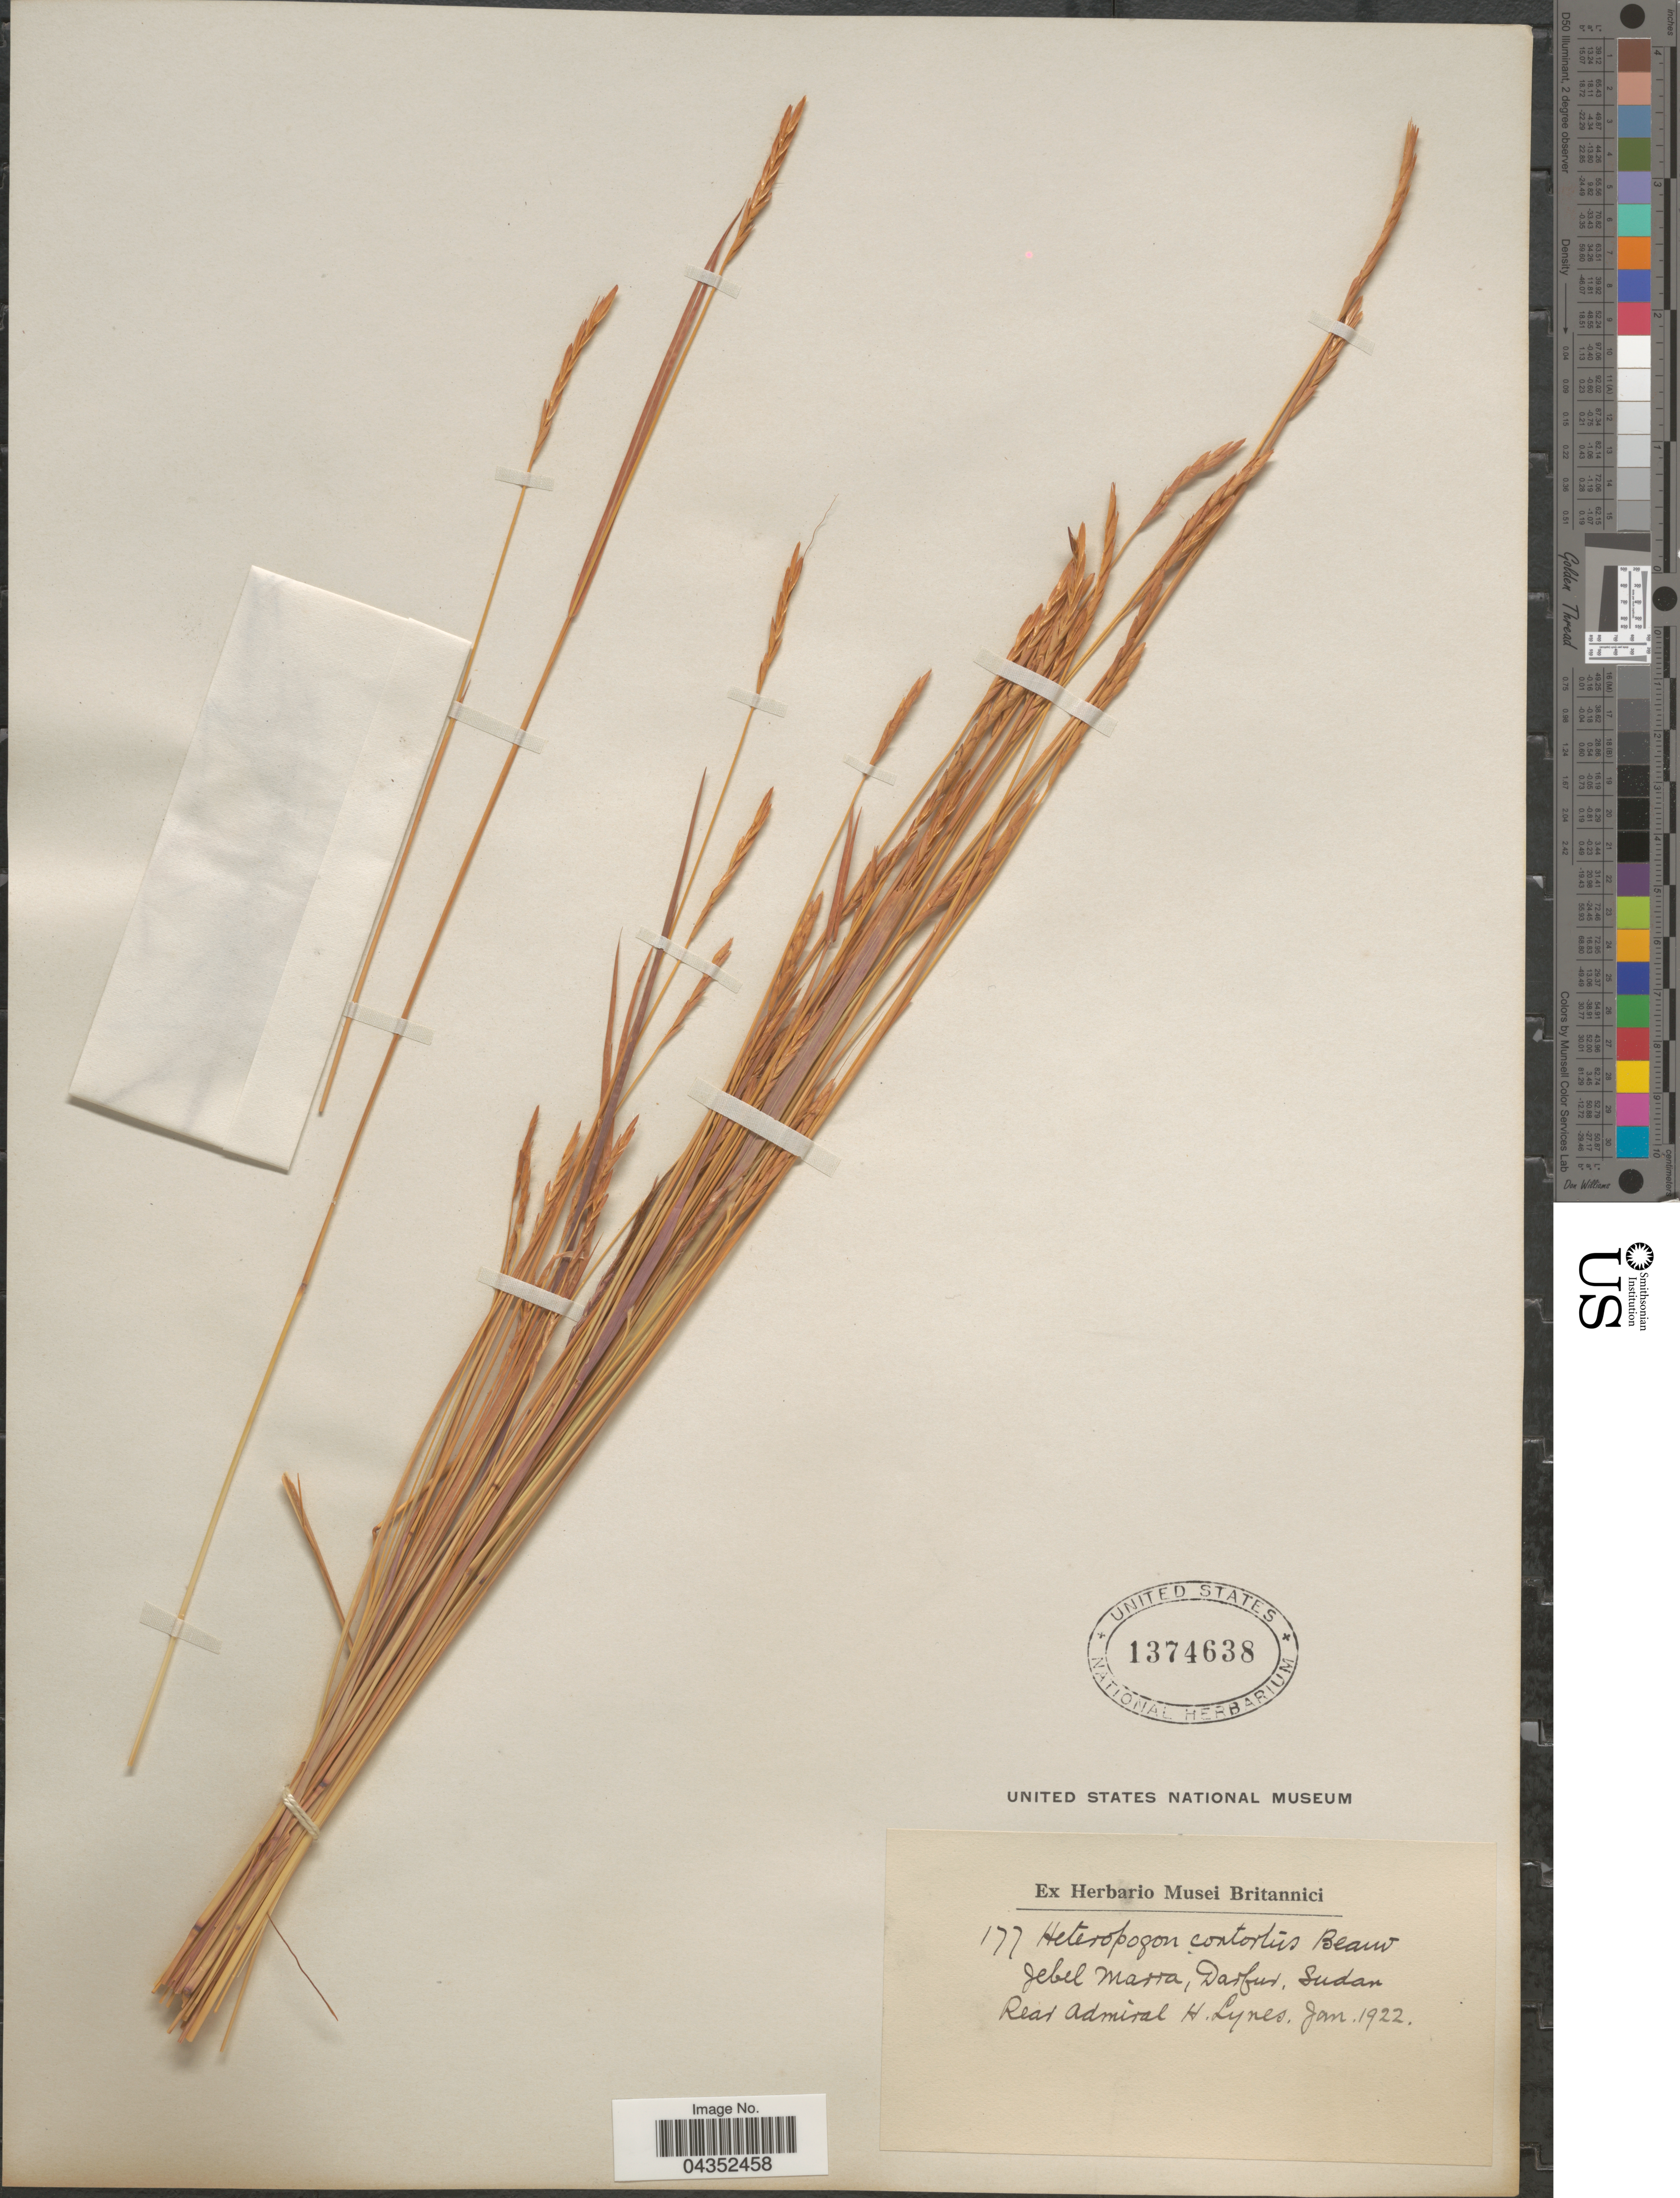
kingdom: Plantae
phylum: Tracheophyta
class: Liliopsida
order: Poales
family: Poaceae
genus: Heteropogon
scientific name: Heteropogon contortus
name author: (L.) P. Beauv. ex Roem. & Schult.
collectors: H. Lynes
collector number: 177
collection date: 1922-01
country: Sudan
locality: Jebel Marra, Darfur.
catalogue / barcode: US 1374638